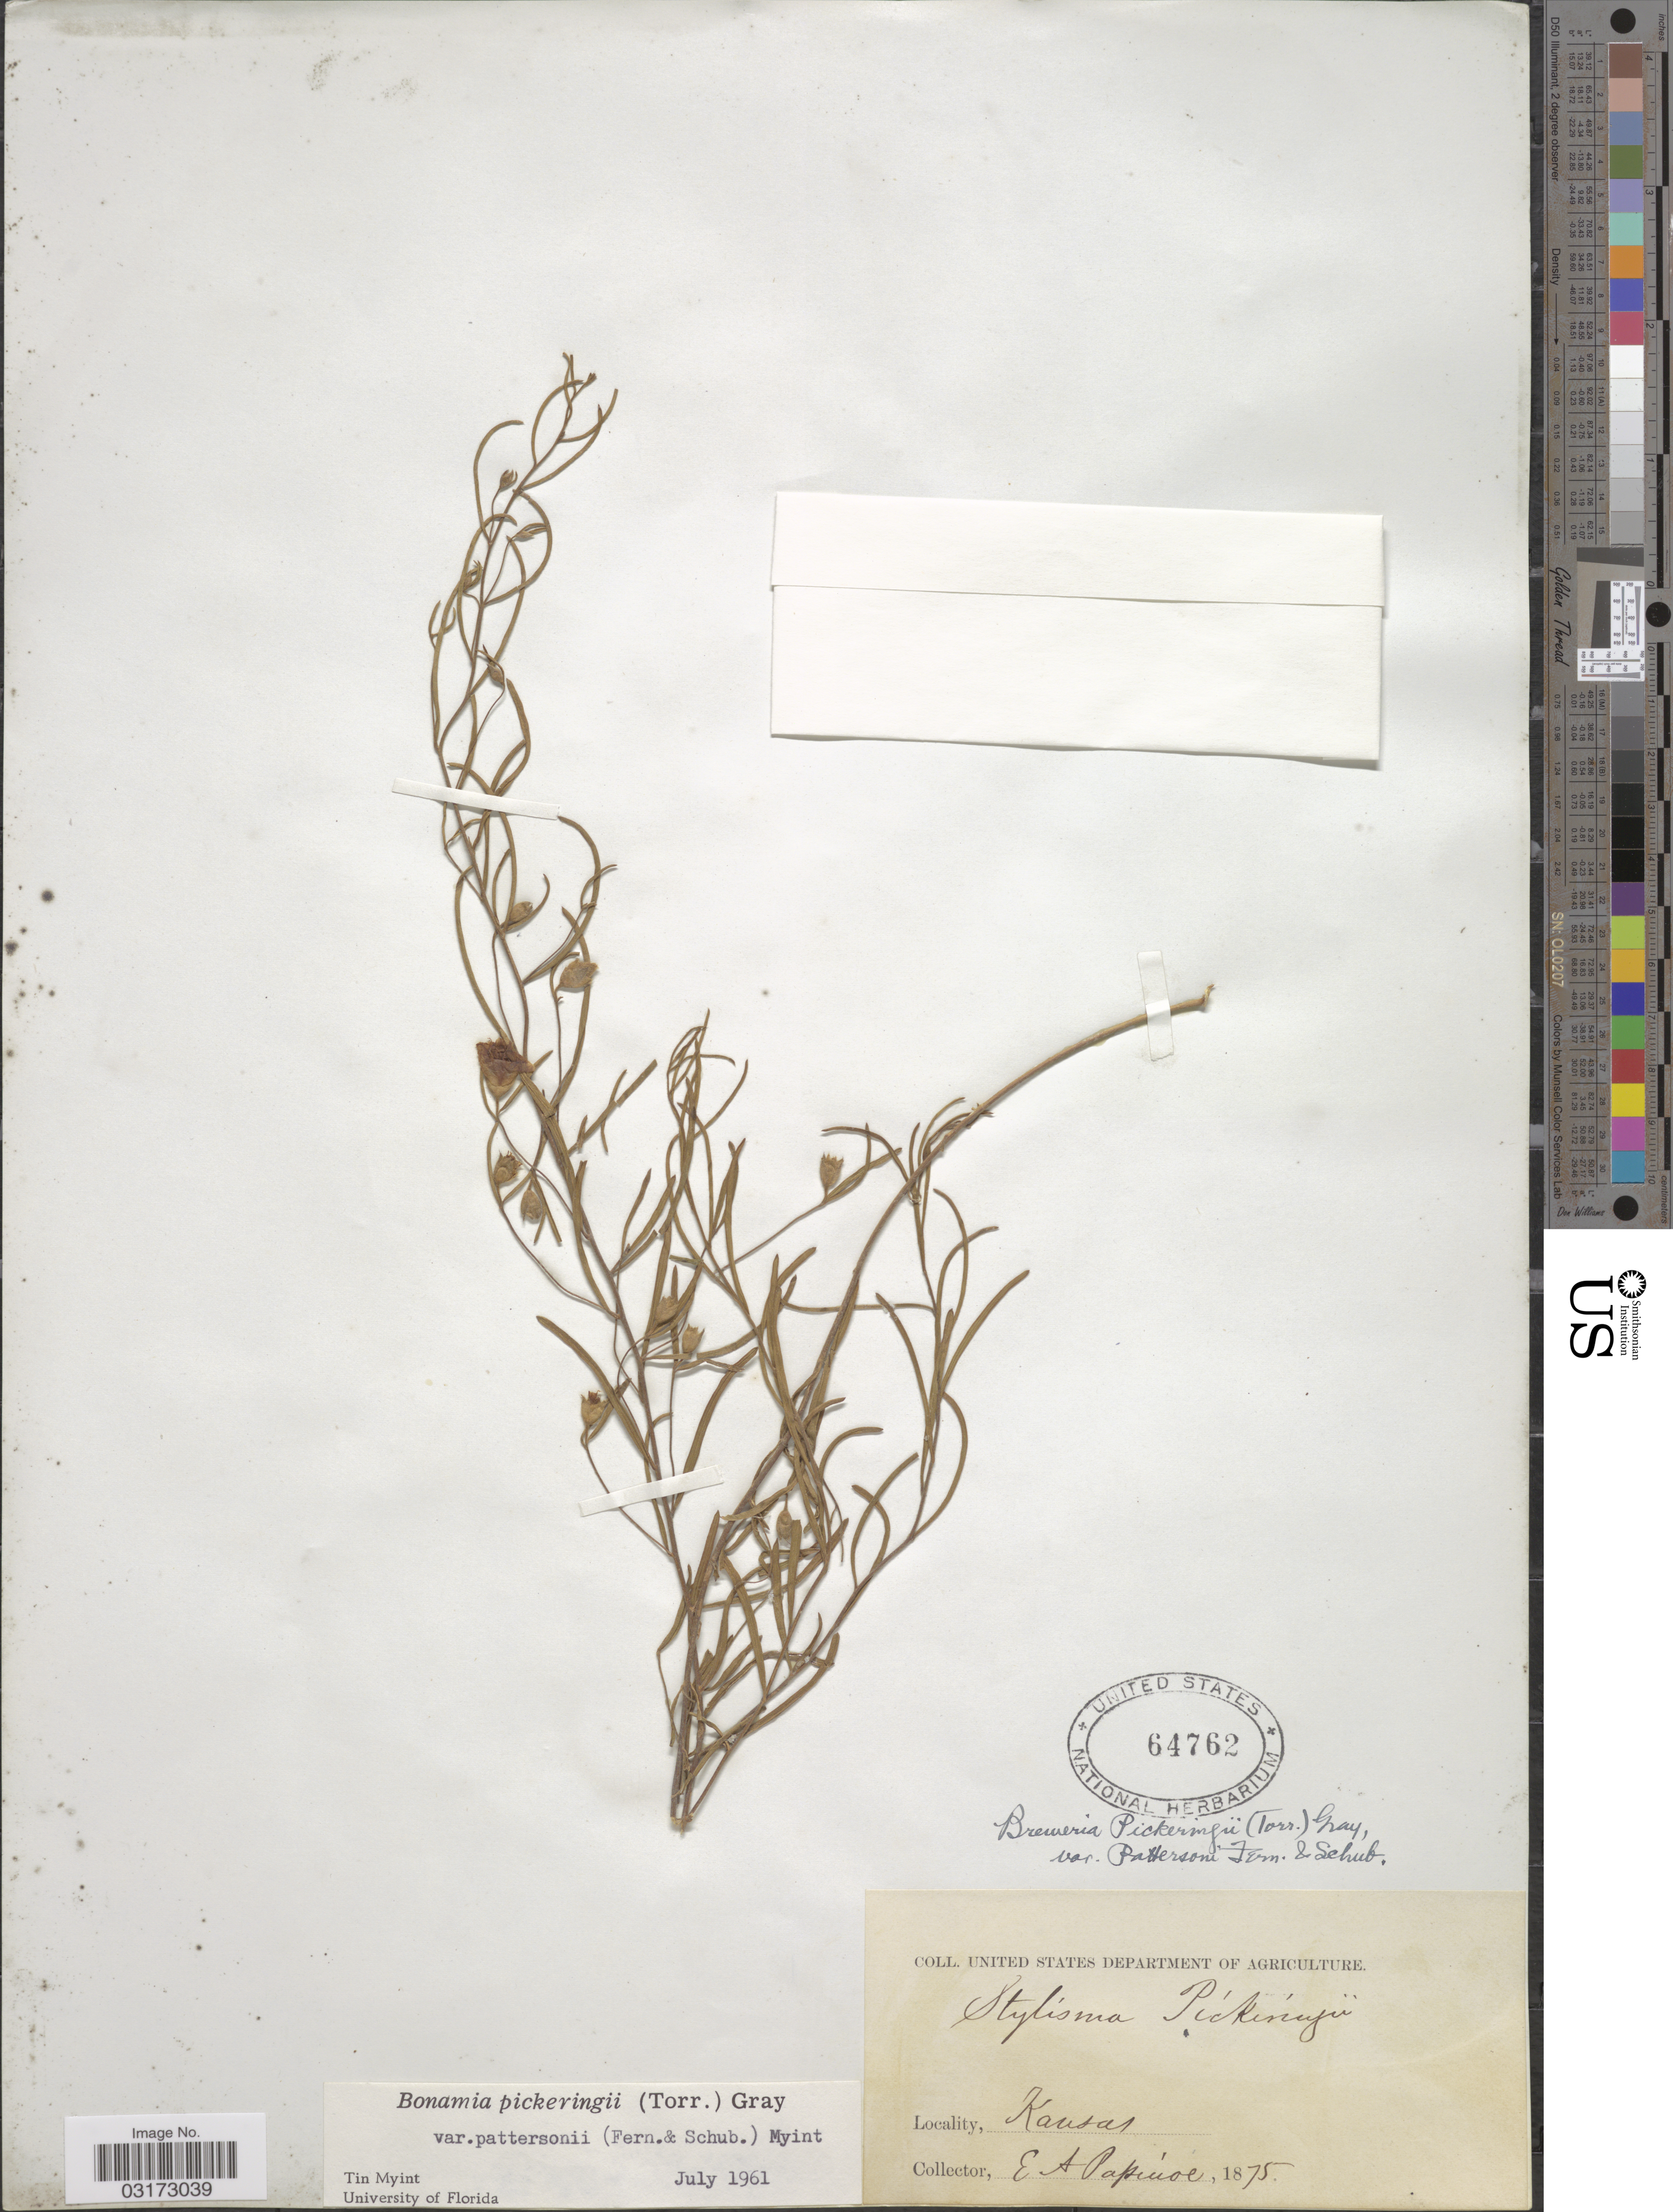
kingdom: Plantae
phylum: Tracheophyta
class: Magnoliopsida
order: Solanales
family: Convolvulaceae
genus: Stylisma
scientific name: Stylisma pickeringii var. pattersonii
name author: (Fernald & B.G. Schub.) Myint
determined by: Strong, Mark T., (BOT), Smithsonian Institution - National Museum of Natural History (UNITED STATES)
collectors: E. Papineau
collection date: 1875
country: United States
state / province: Kansas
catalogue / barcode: US 64762